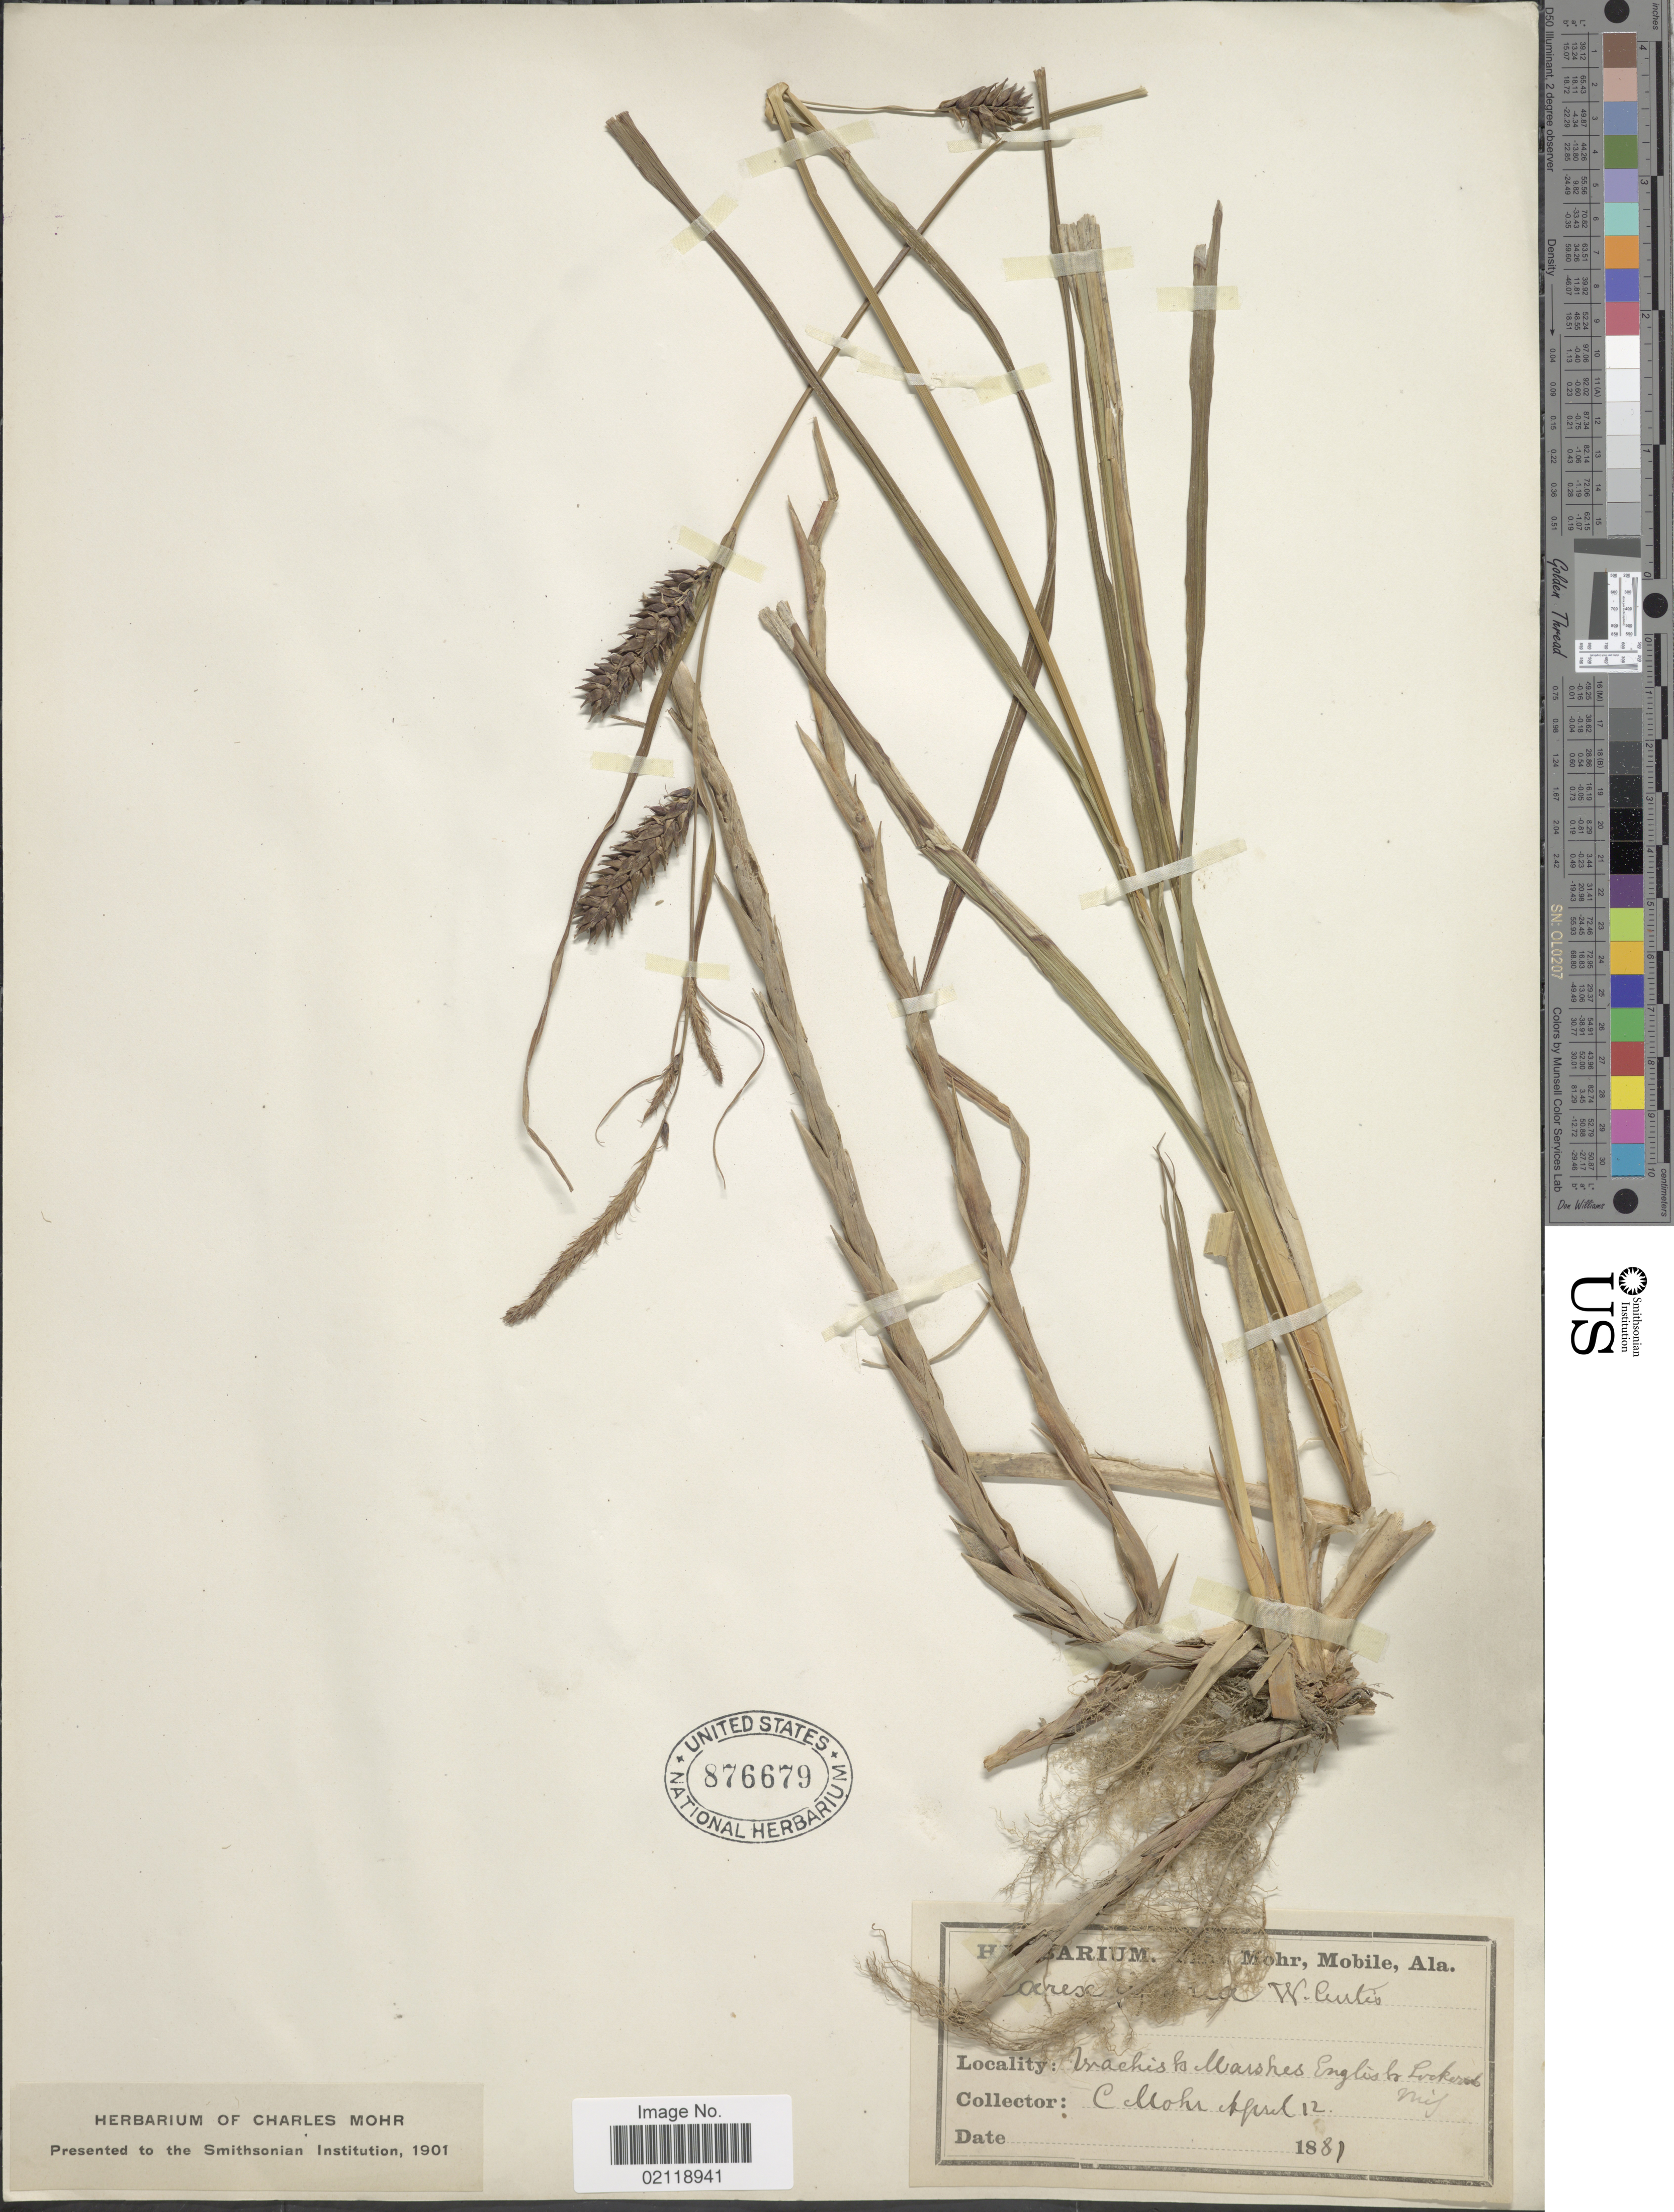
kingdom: Plantae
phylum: Tracheophyta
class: Liliopsida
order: Poales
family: Cyperaceae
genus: Carex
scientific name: Carex lacustris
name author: Willd.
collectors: C. T. Mohr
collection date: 1881-04-12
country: United States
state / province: Mississippi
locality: Englis Co., Locker [interpreted]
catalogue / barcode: US 876679